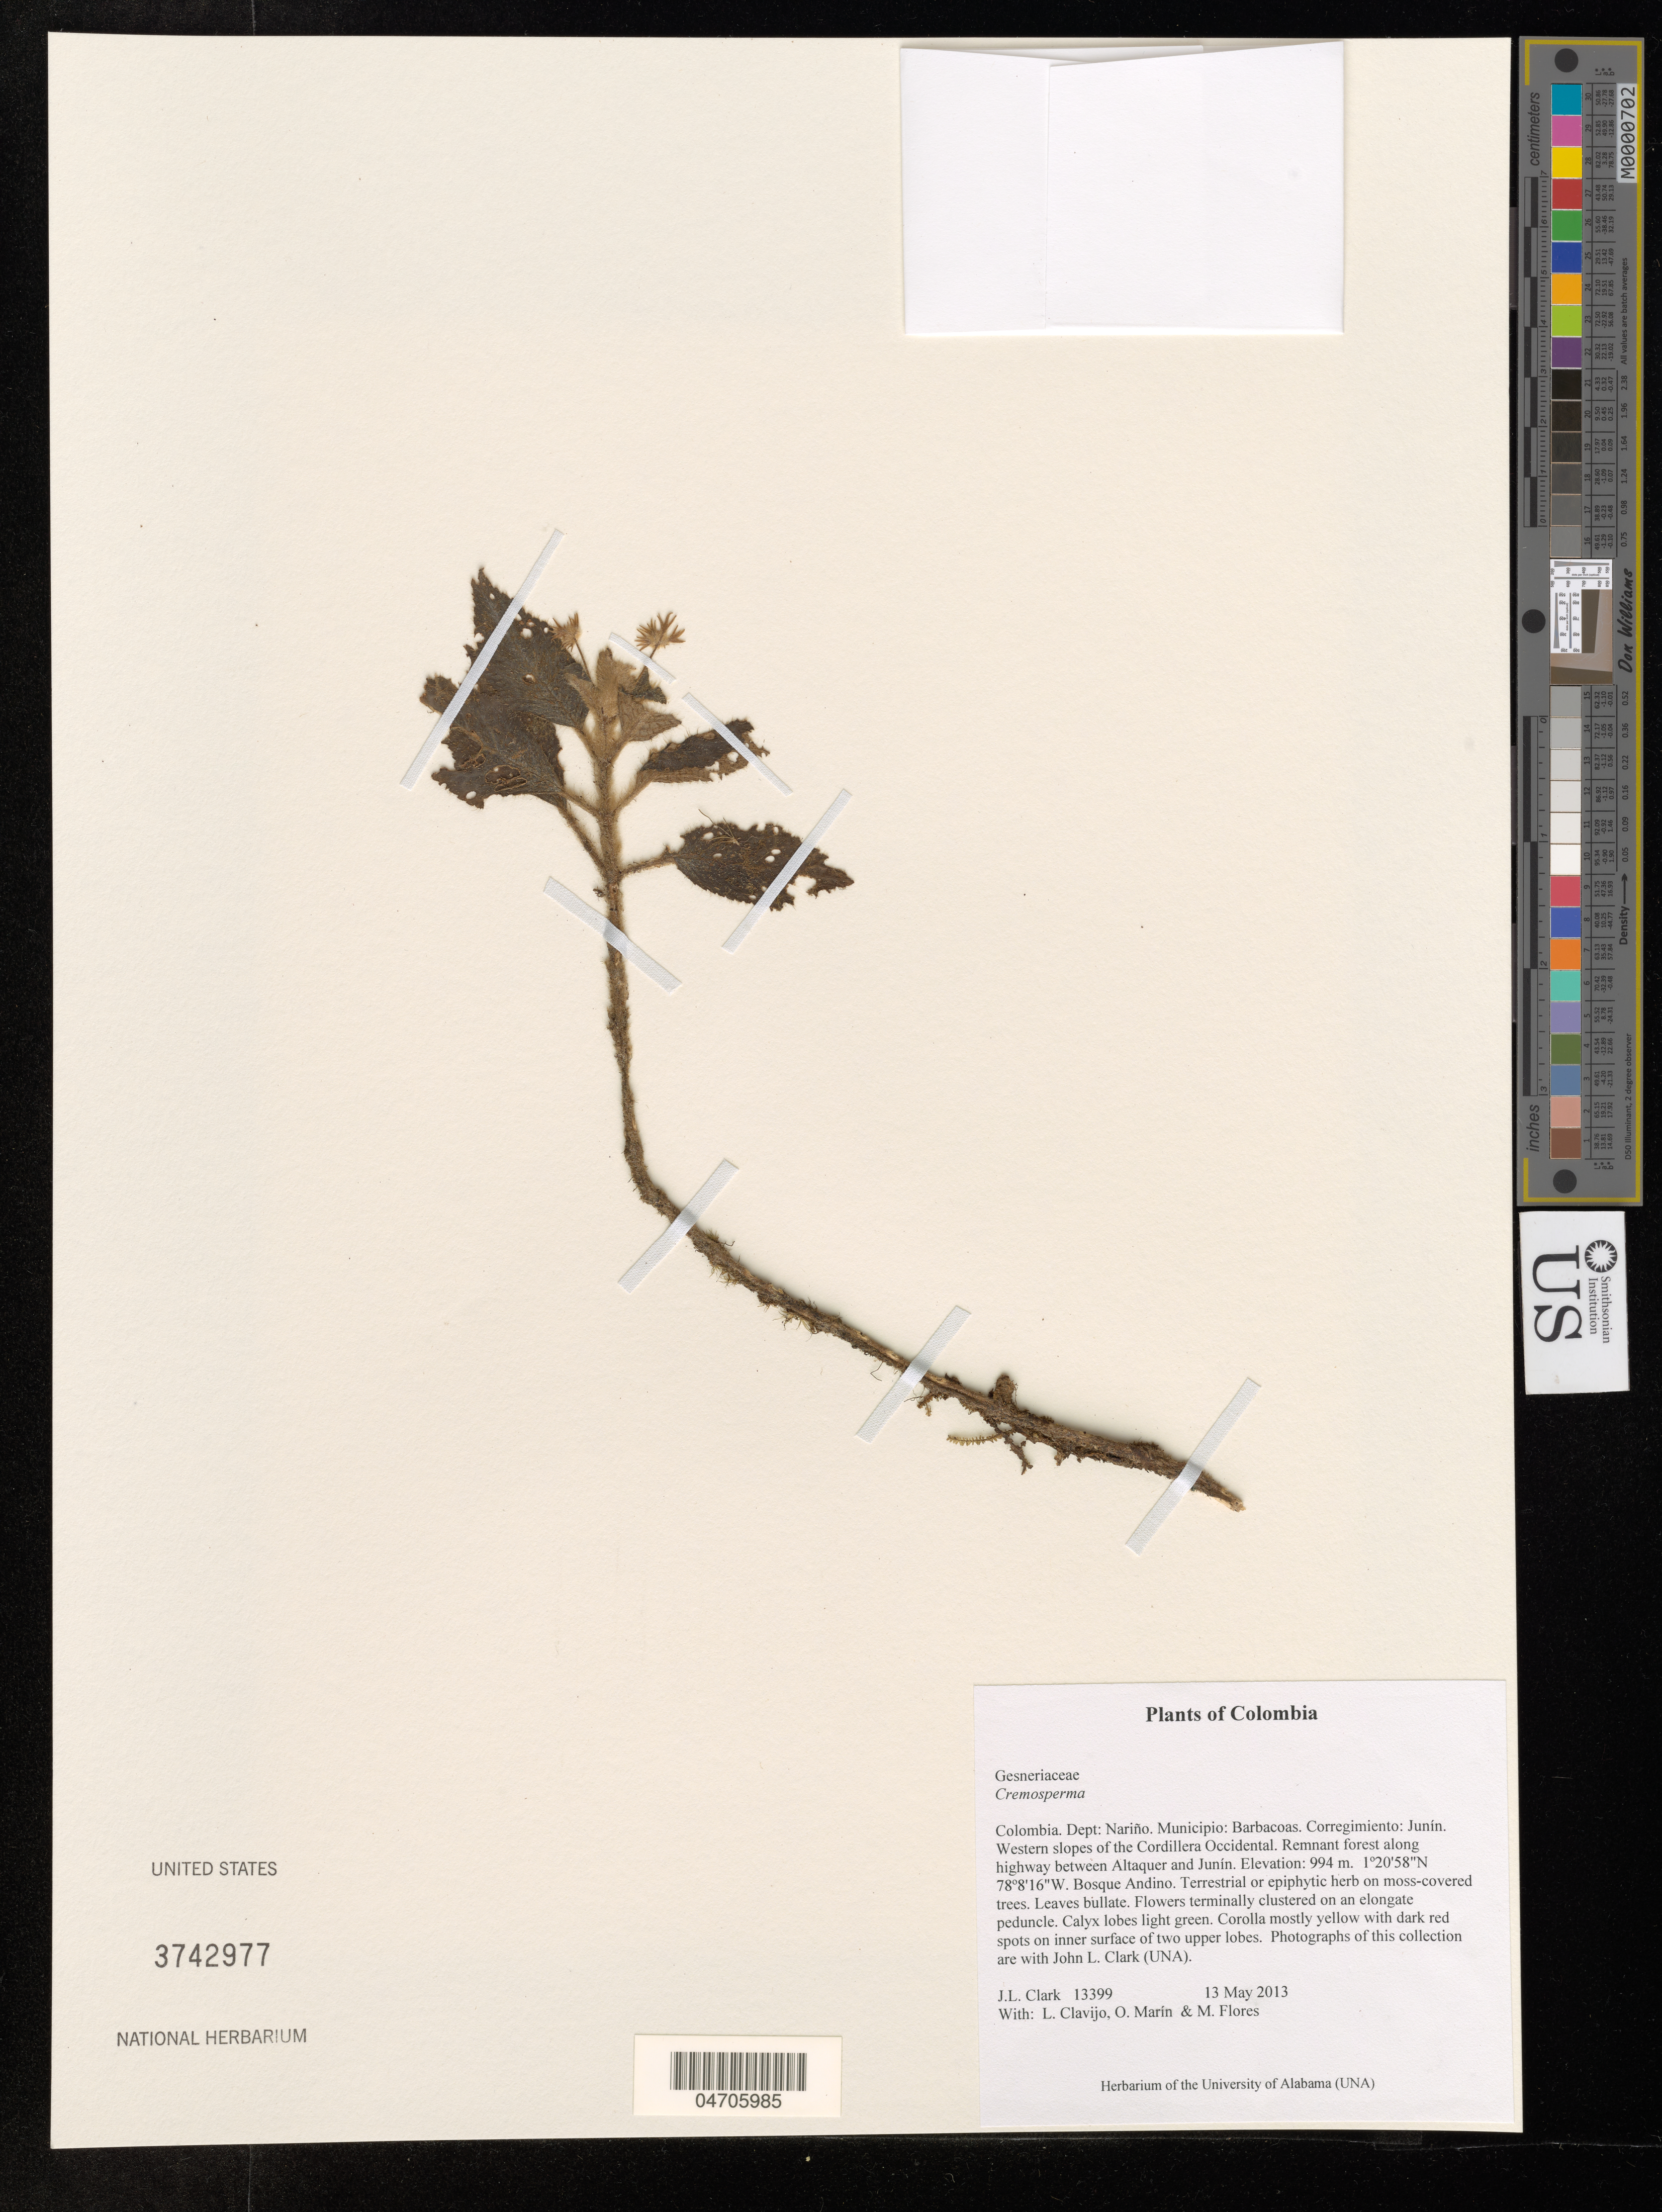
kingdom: Plantae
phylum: Tracheophyta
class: Magnoliopsida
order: Lamiales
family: Gesneriaceae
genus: Cremosperma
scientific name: Cremosperma sp.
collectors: J. L. Clark, L. Clavijo, O. Marín & M. Flores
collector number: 13399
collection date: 2013-05-13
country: Colombia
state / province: Nariño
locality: Dept: Nariño. Municipio: Barbacoas. Corregimiento: Junín. Western slopes of the Cordillera Occidental. Remnant forest along highway between Altaquer and Junín.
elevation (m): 994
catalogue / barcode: US 3742977